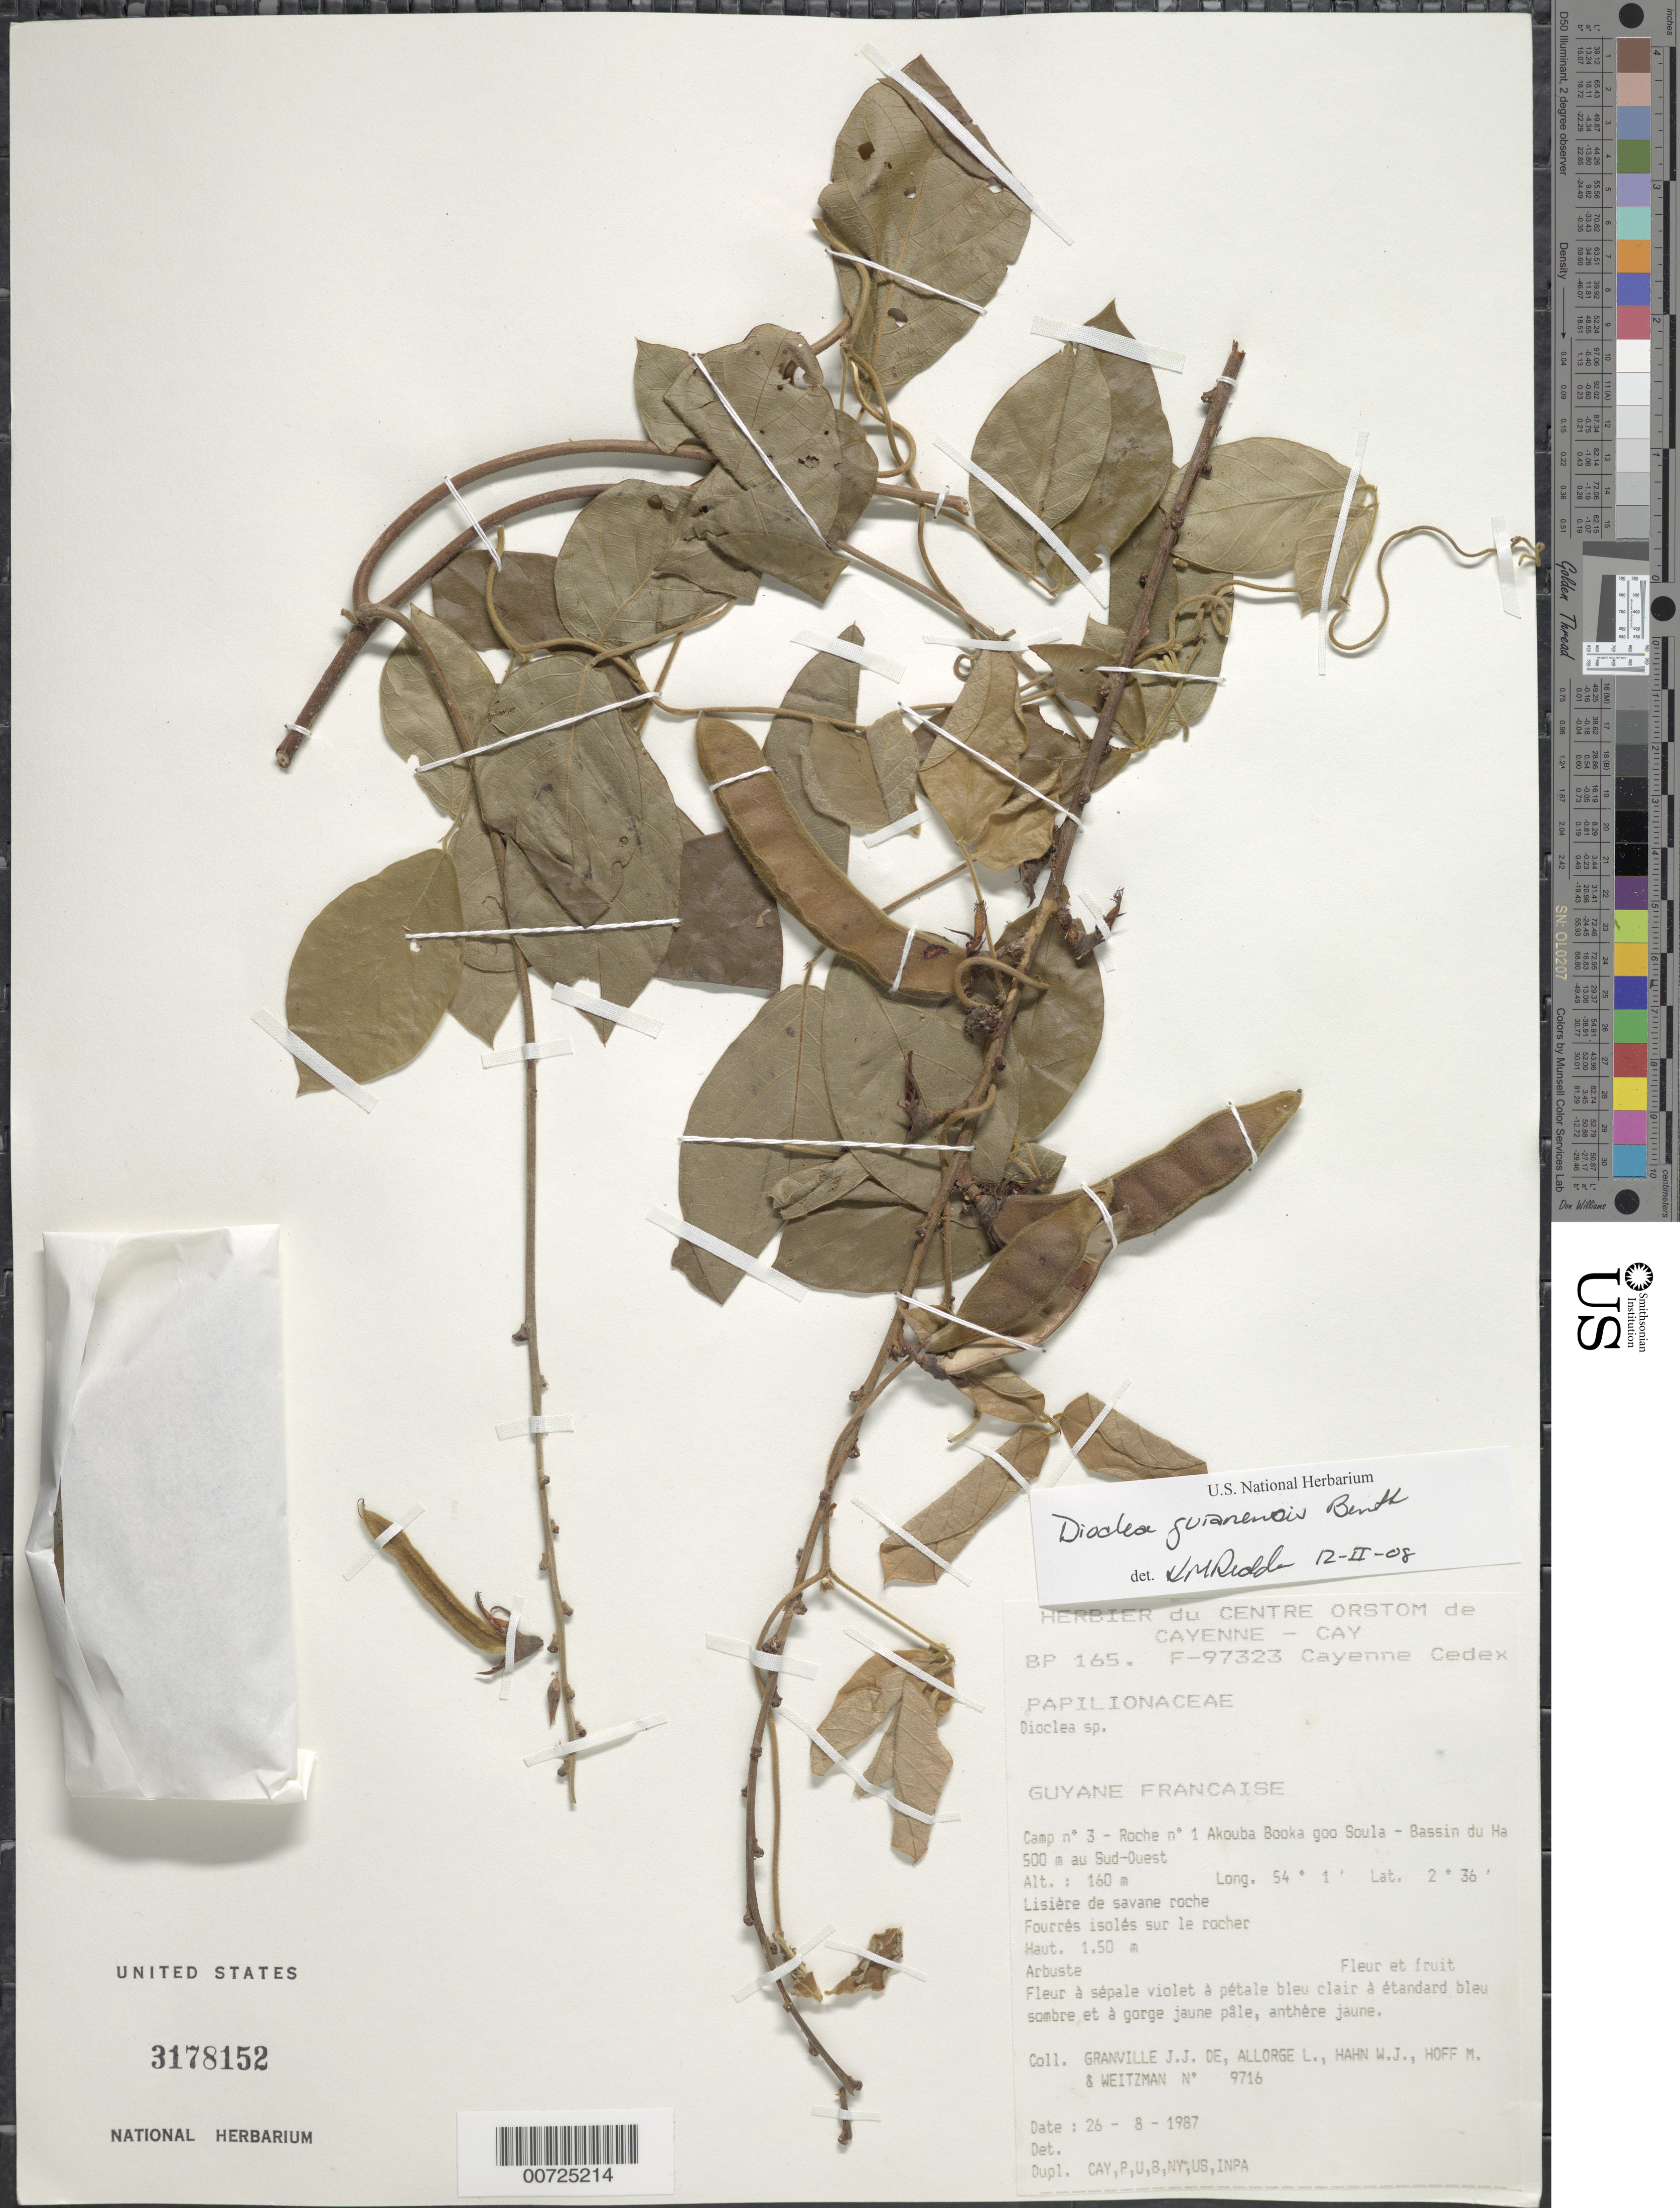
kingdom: Plantae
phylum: Tracheophyta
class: Magnoliopsida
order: Fabales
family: Fabaceae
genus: Dioclea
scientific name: Dioclea guianensis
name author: Benth.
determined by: Redden, K. M.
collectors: J.-J. de Granville, L. Allorge, W. J. Hahn, M. Hoff & A. L. Weitzman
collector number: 9716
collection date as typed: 26-Aug-87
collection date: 1987-08-26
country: French Guiana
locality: Akouba Booka goo Soula, Camp #3, Roche no. 1, Bassin du Haut-Marouini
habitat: Lisière de savane roche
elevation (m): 160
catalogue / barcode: US 3178152